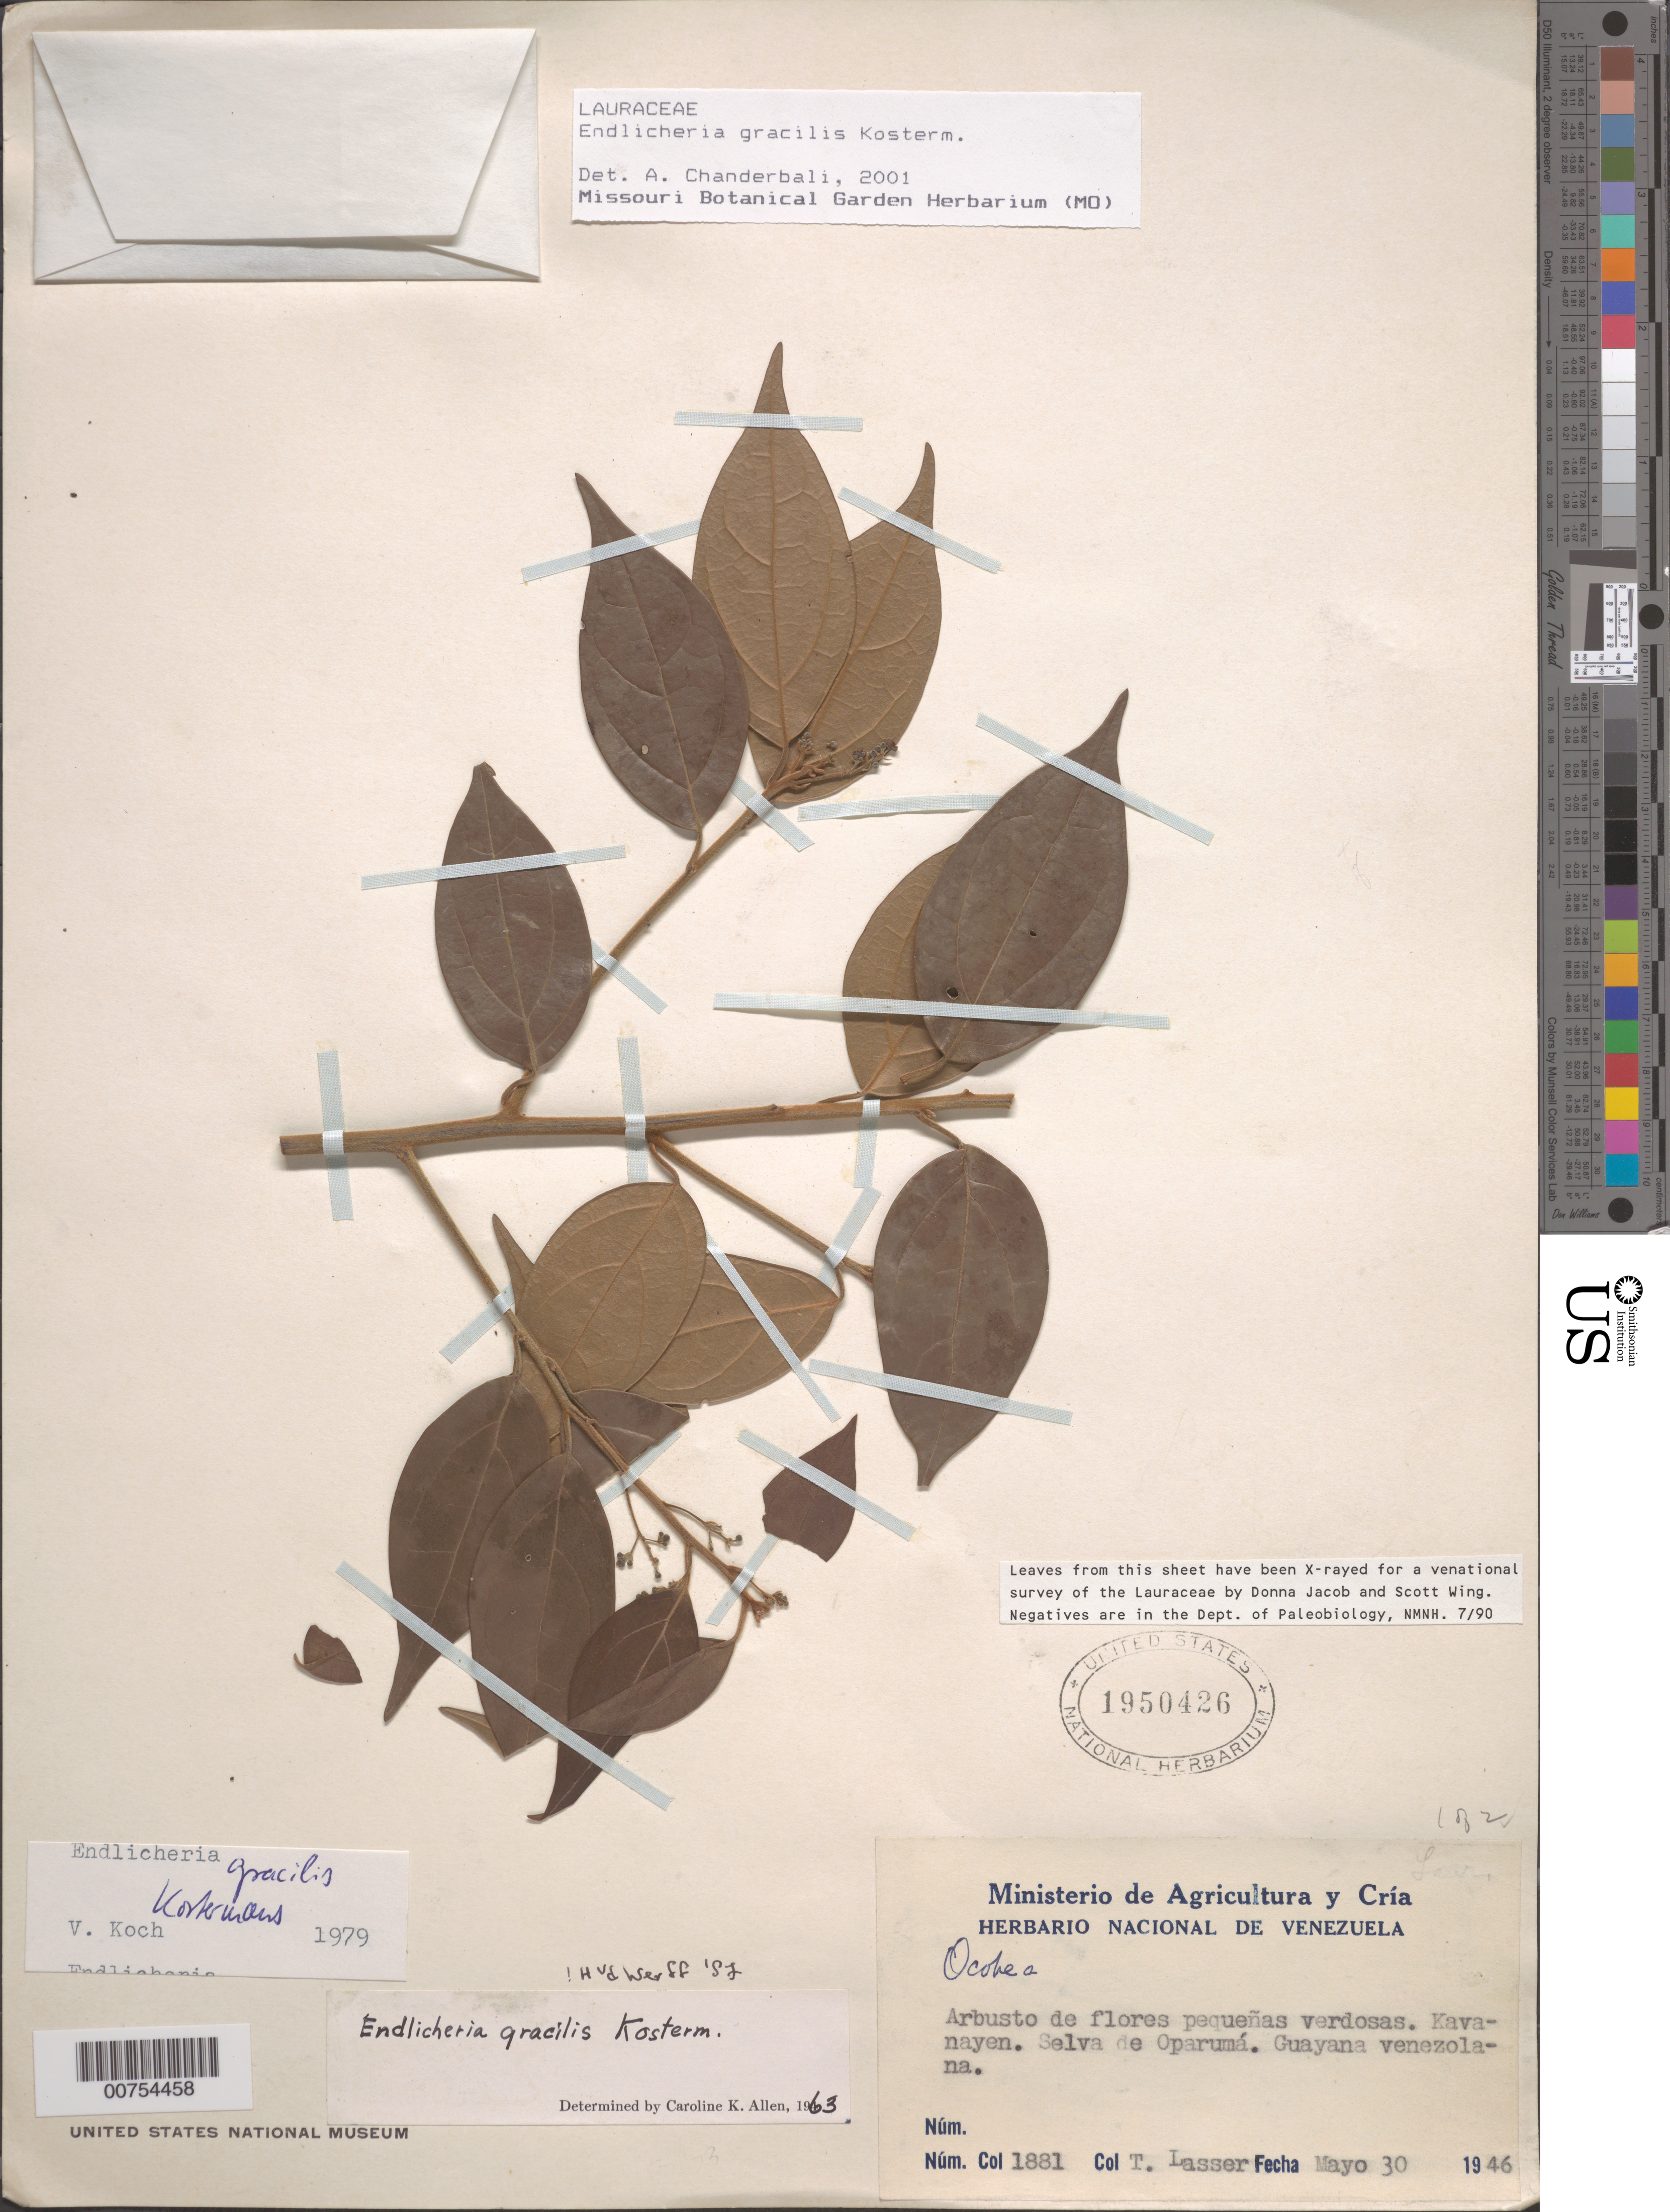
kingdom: Plantae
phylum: Tracheophyta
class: Magnoliopsida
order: Laurales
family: Lauraceae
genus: Ocotea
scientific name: Ocotea sp.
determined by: Rohwer, J. G.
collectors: T. Lasser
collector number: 1881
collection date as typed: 30-May-46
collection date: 1946-05-30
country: Venezuela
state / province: Bolívar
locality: Kavanayén, Selva de Oparumá, Guayana Venezolana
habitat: Forest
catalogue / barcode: US 1950426